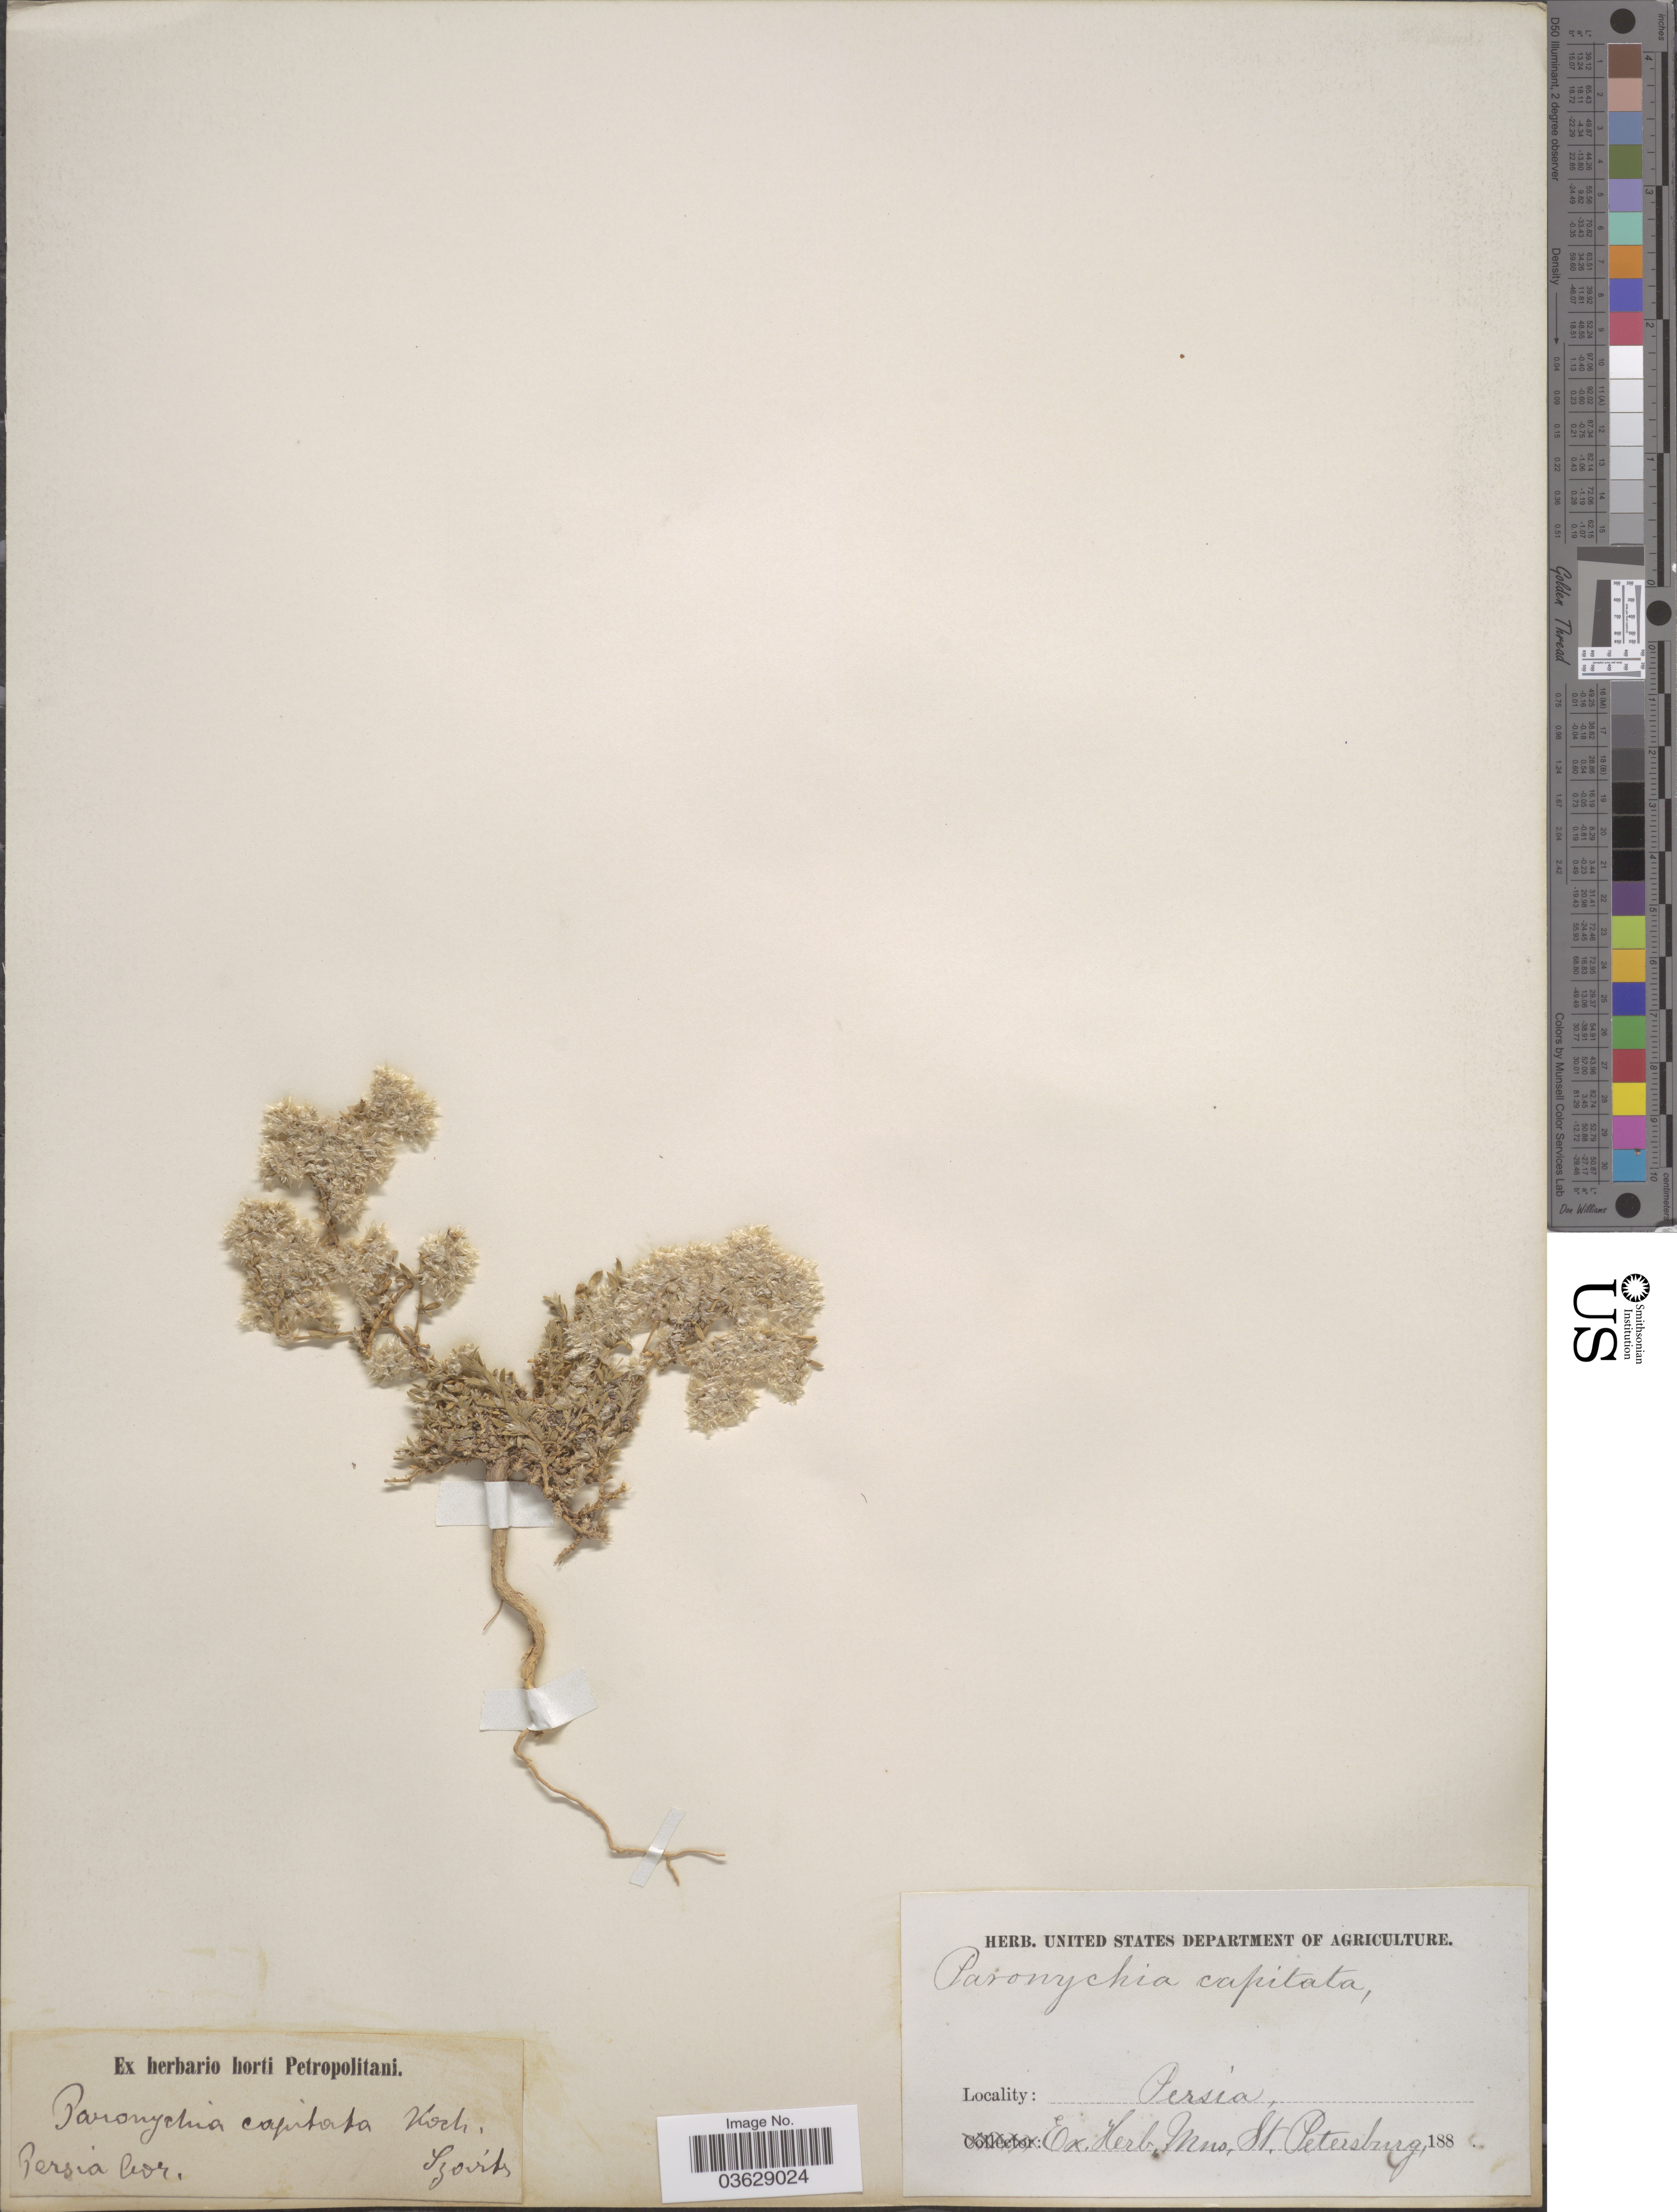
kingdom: Plantae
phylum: Tracheophyta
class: Magnoliopsida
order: Caryophyllales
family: Caryophyllaceae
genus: Paronychia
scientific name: Paronychia capitata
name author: (L.) Lam.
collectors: Szovits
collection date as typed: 188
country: Iran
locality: Persia bor. Persia.